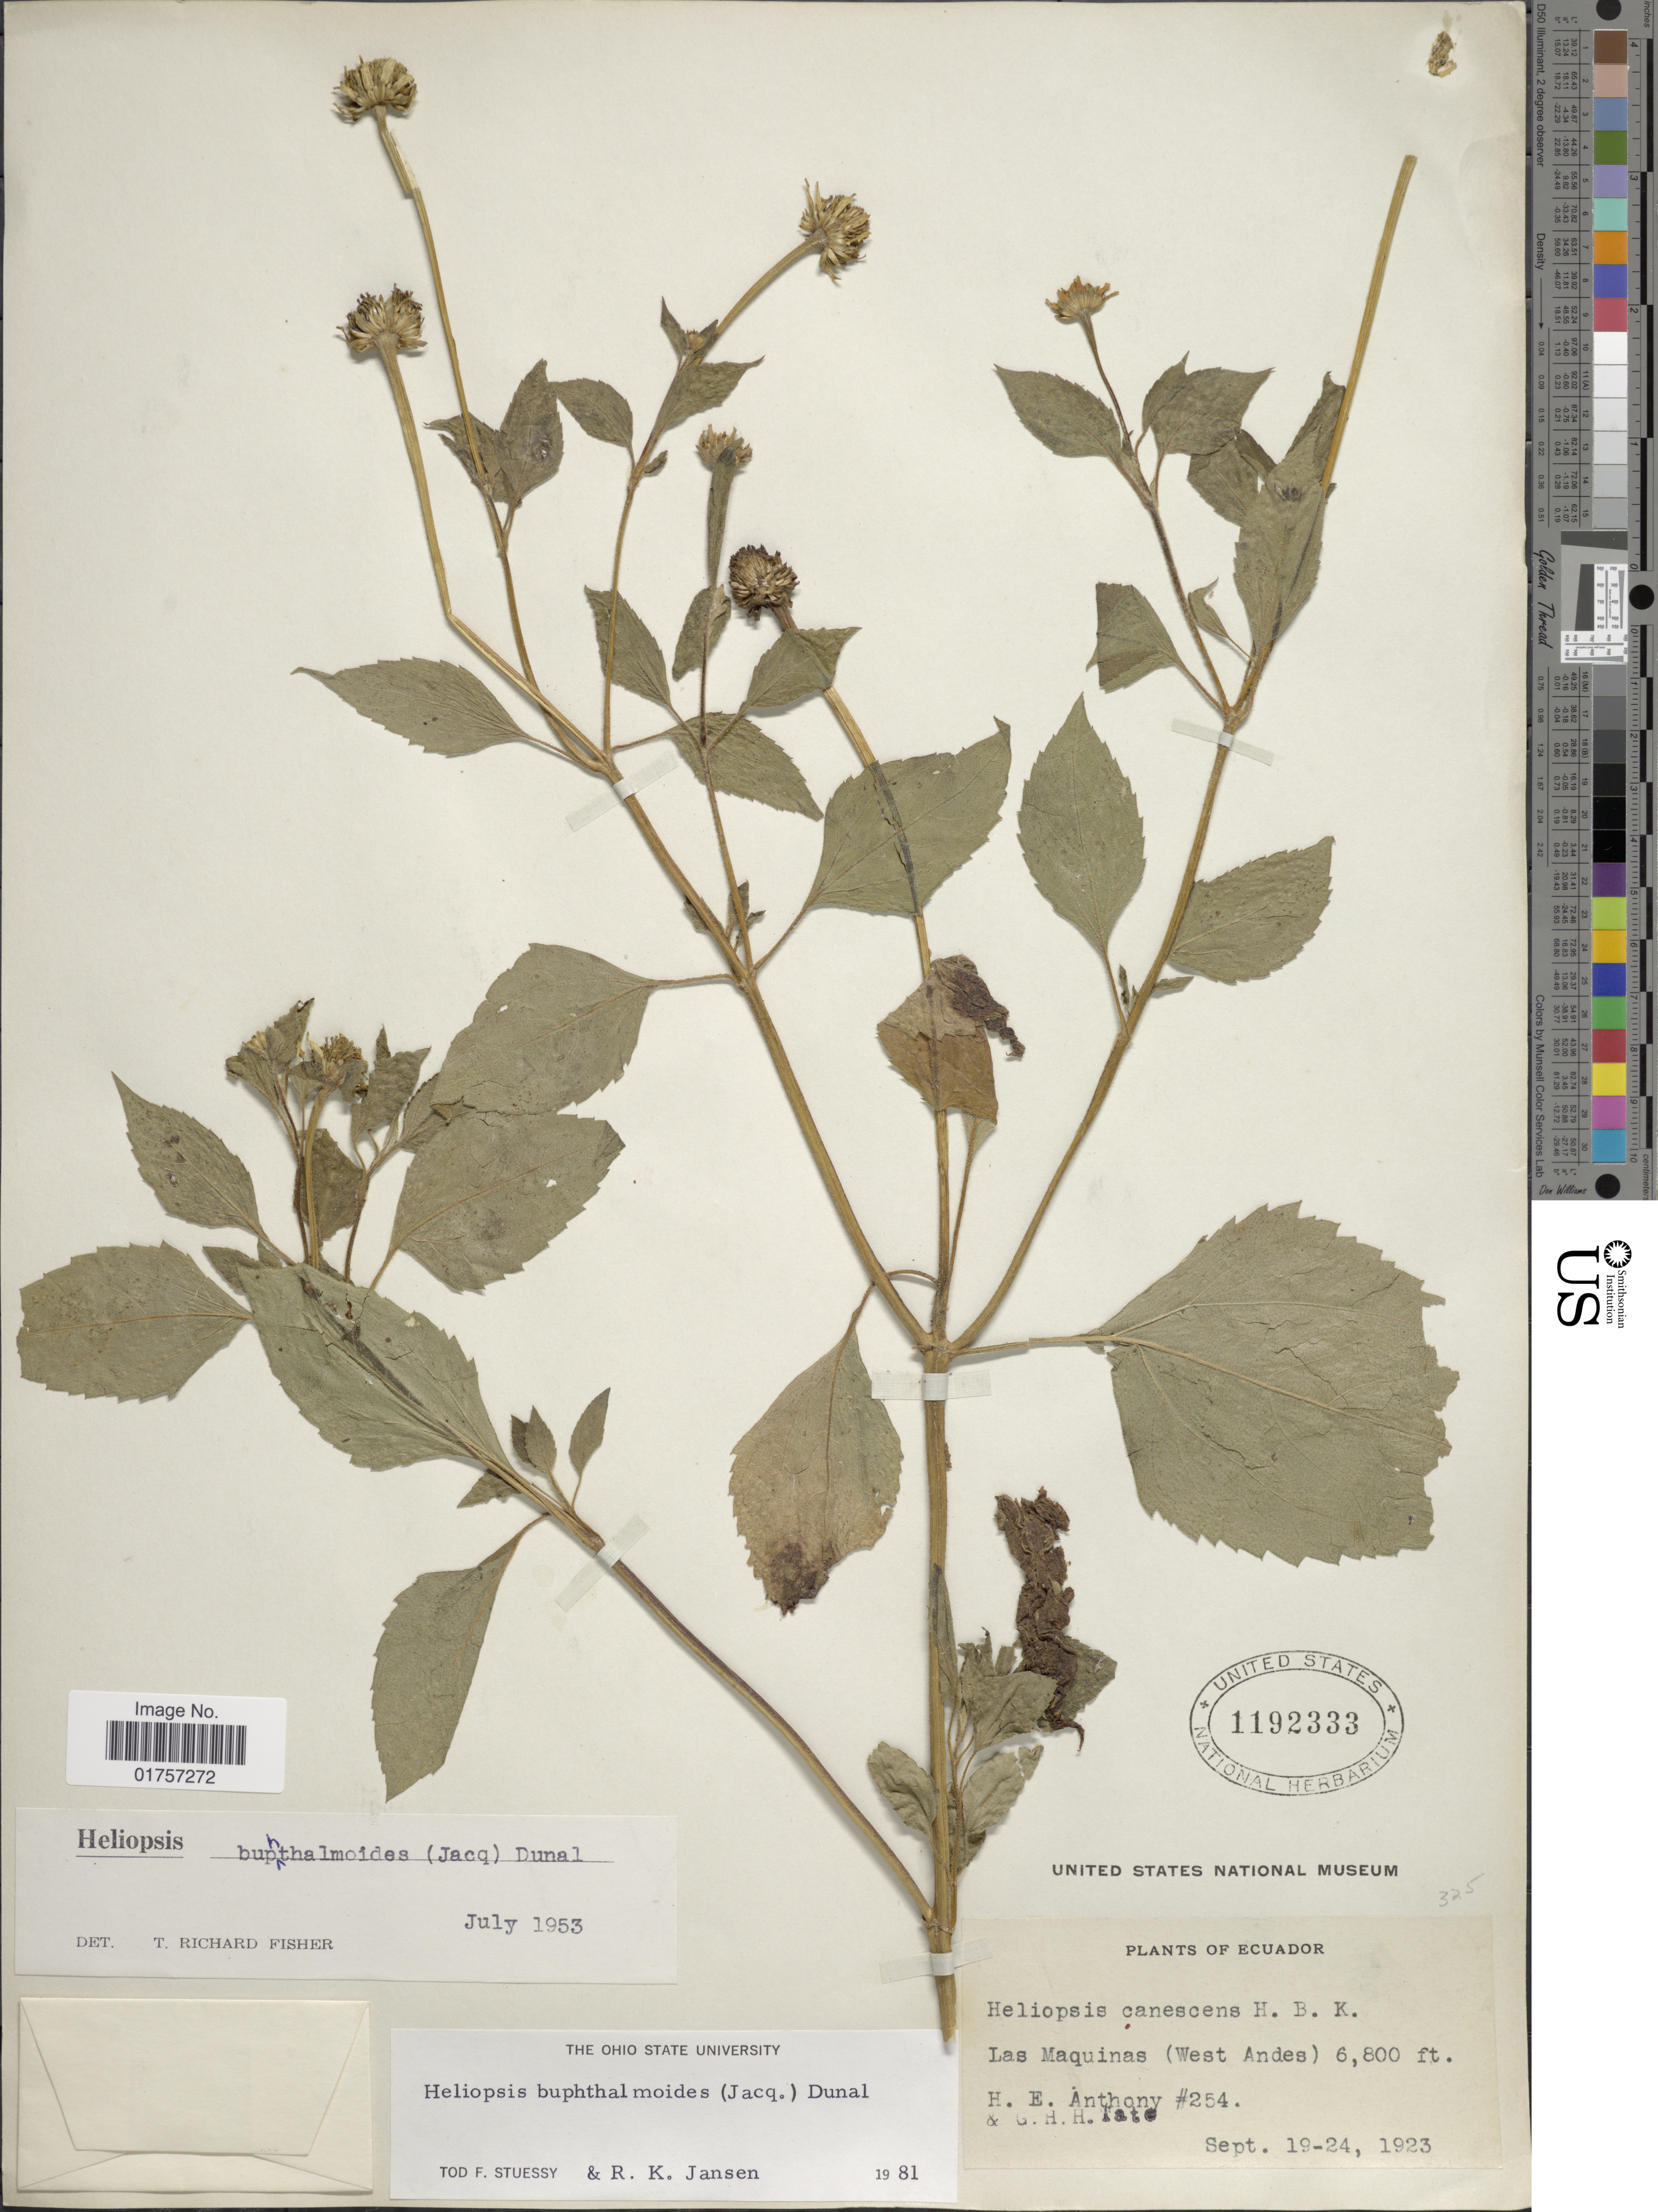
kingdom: Plantae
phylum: Tracheophyta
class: Magnoliopsida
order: Asterales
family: Asteraceae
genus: Heliopsis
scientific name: Heliopsis buphthalmoides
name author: (Jacq.) Dunal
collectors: H. E. Anthony & G. H. H.Tate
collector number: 254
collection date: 1923-09-19/1923-09-24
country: Ecuador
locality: Las Maquinas (West Andes)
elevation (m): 2073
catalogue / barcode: US 1192333